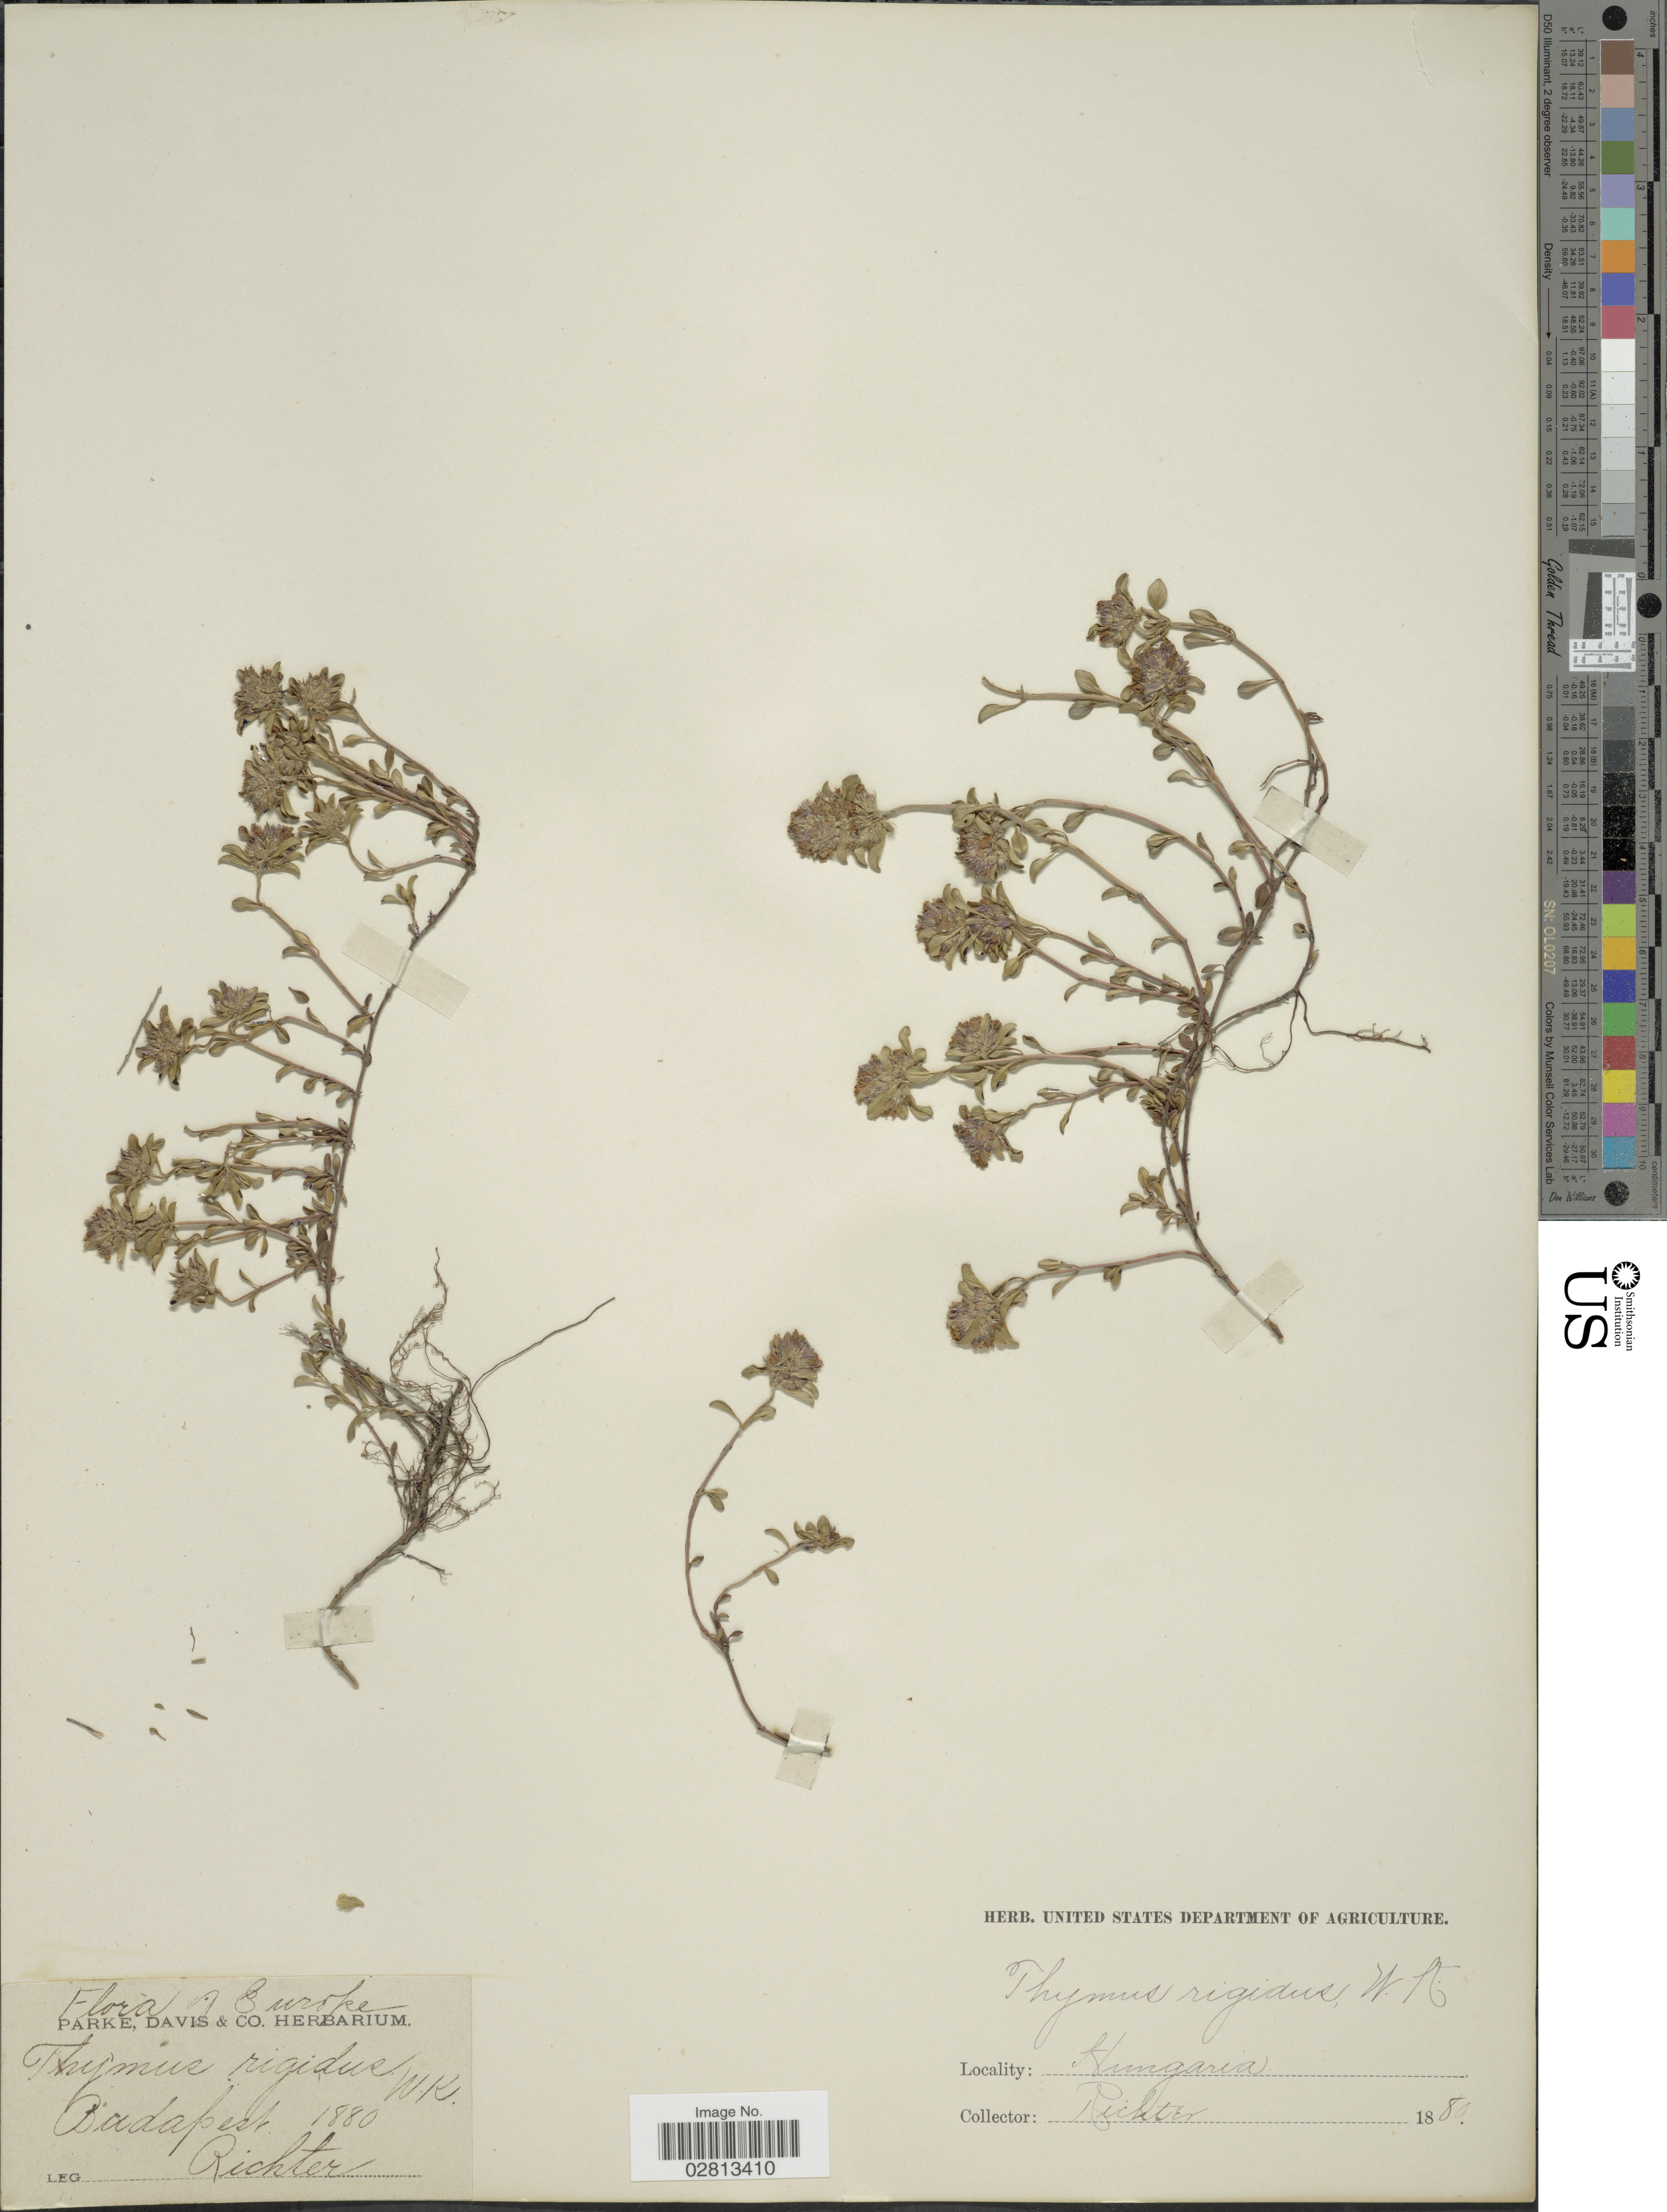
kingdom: Plantae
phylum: Tracheophyta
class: Magnoliopsida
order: Lamiales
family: Lamiaceae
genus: Thymus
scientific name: Thymus rigidus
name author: Rchb. ex Besser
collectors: -- Richter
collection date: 1880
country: Hungary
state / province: Budapest, Capital District of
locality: Budapest.